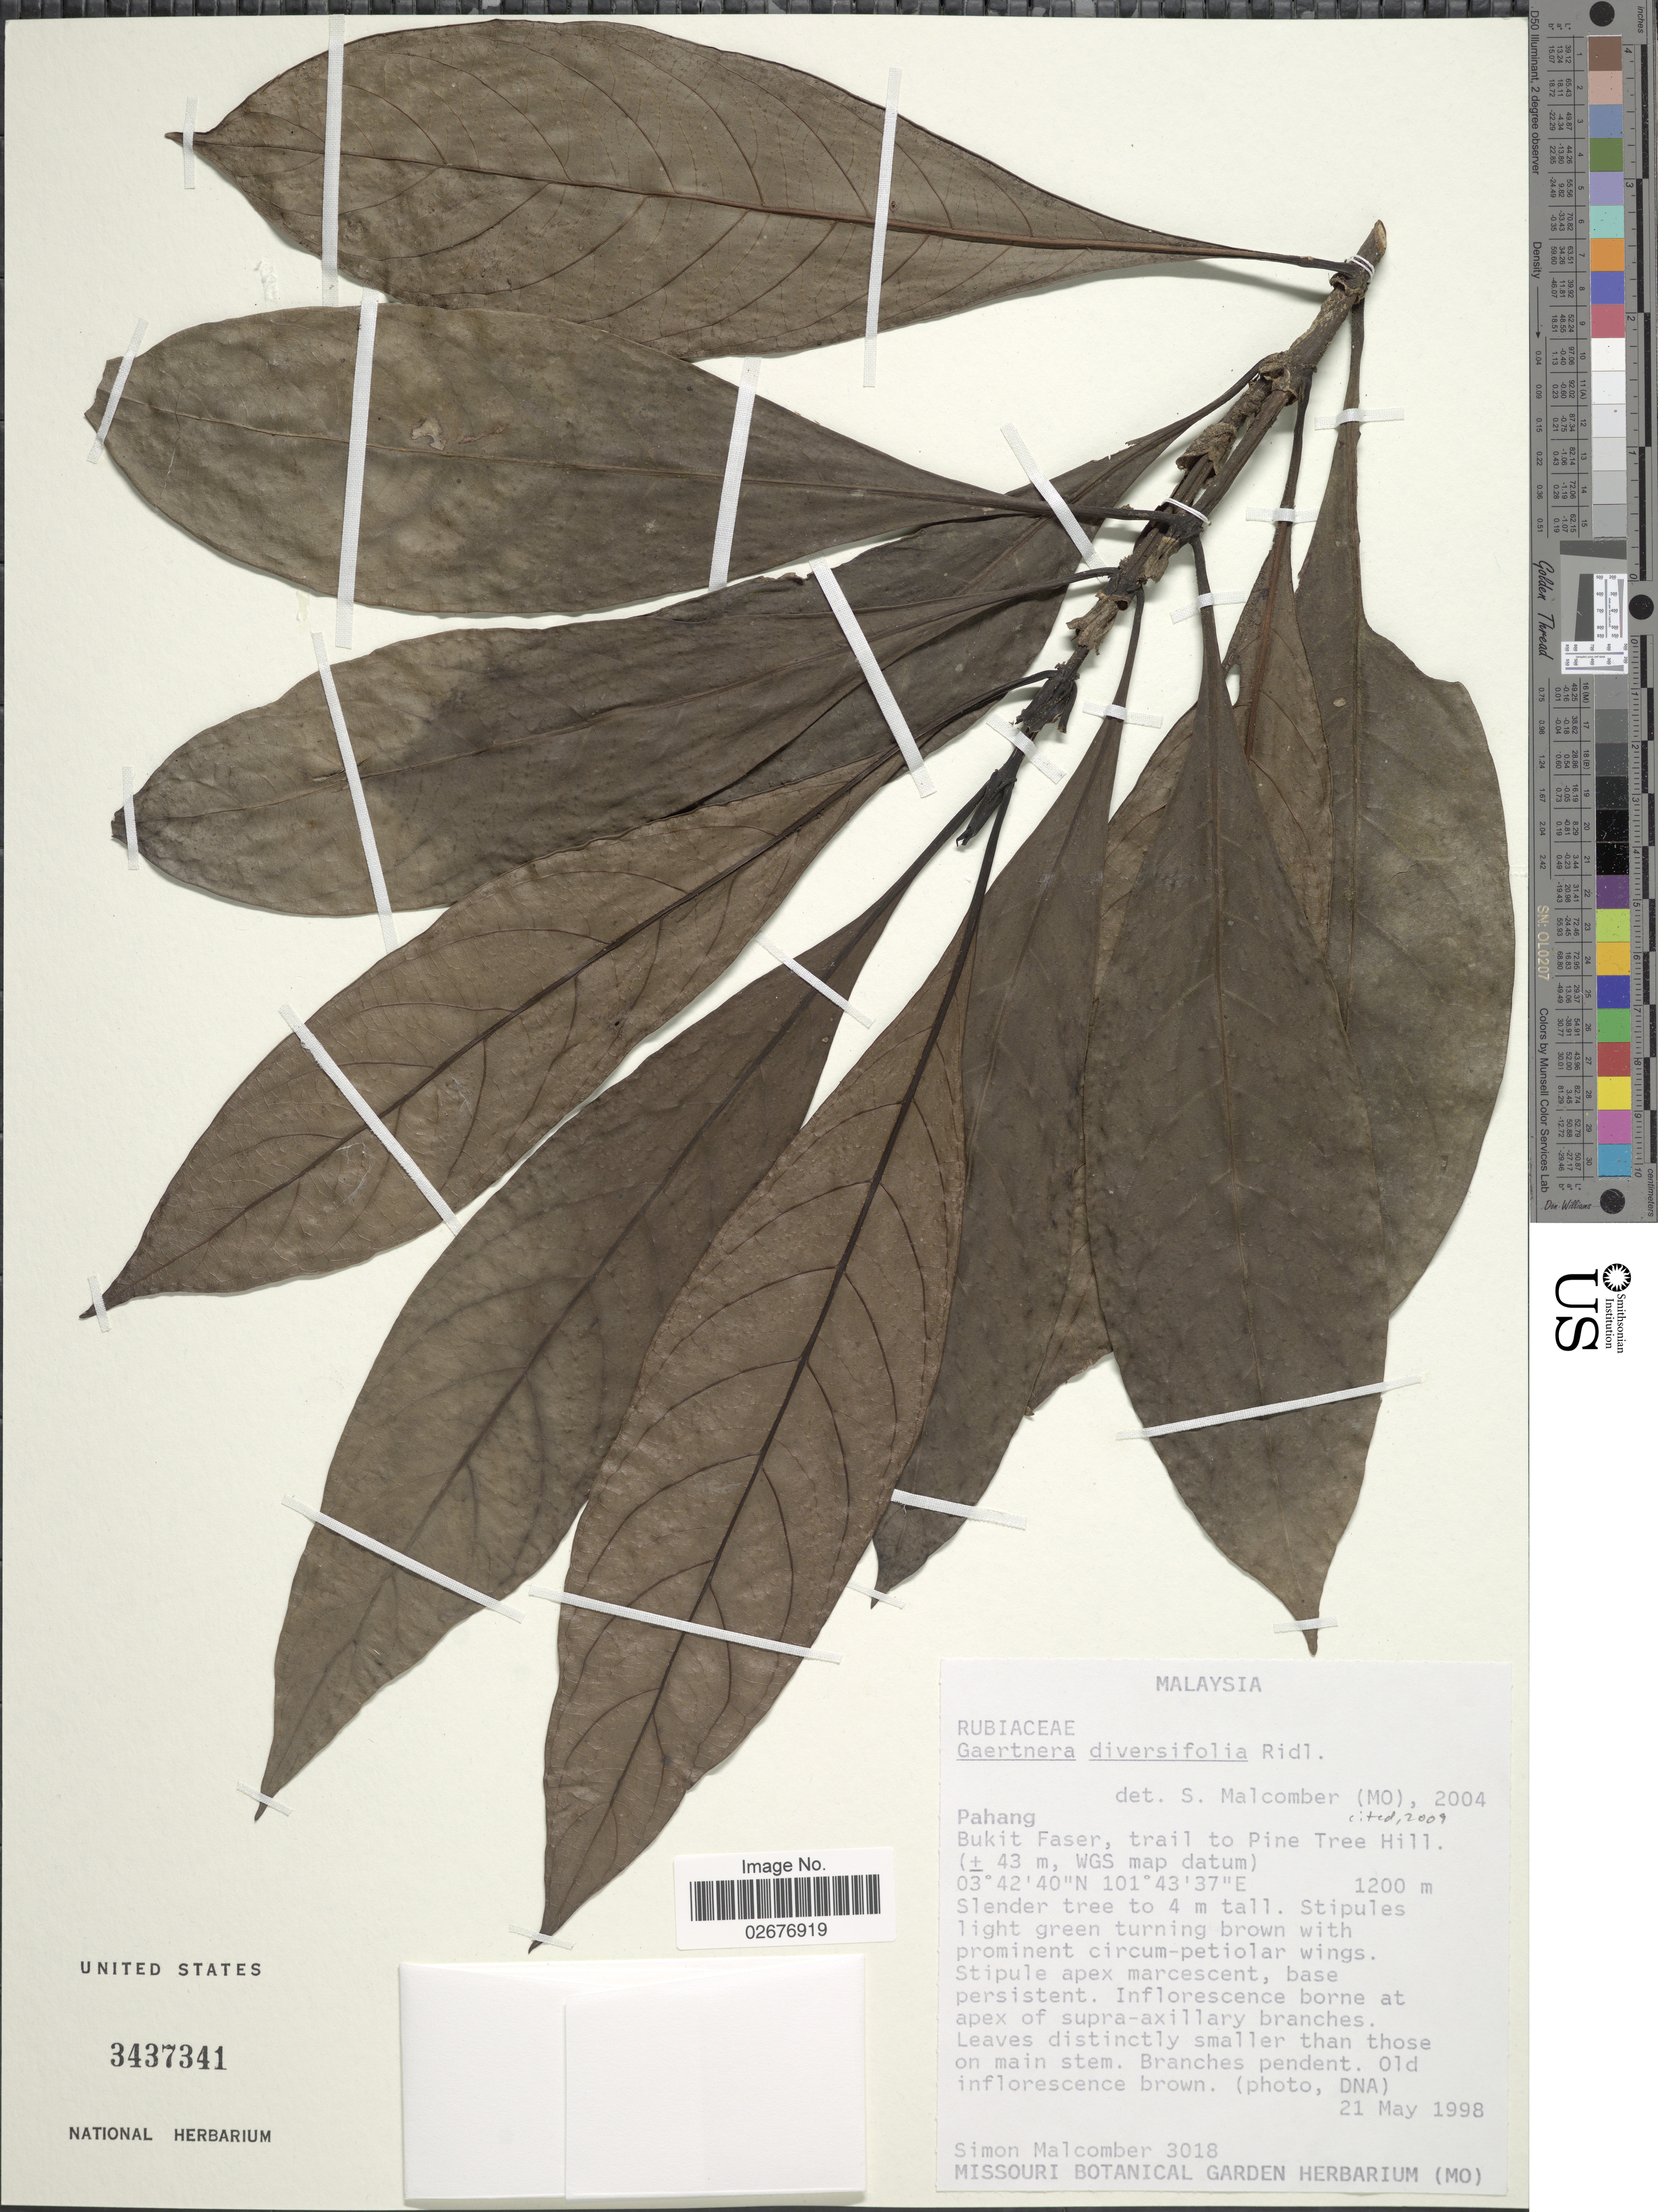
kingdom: Plantae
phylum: Tracheophyta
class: Magnoliopsida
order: Gentianales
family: Rubiaceae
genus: Gaertnera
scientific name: Gaertnera diversifolia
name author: Ridl.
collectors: S. T. Malcomber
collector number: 3018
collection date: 1998-05-21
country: Malaysia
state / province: Pahang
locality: Bukit Faser, trail to Pine Tree Hill, (+/- 43 m, WGS map datum)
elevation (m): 1200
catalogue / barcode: US 3437341